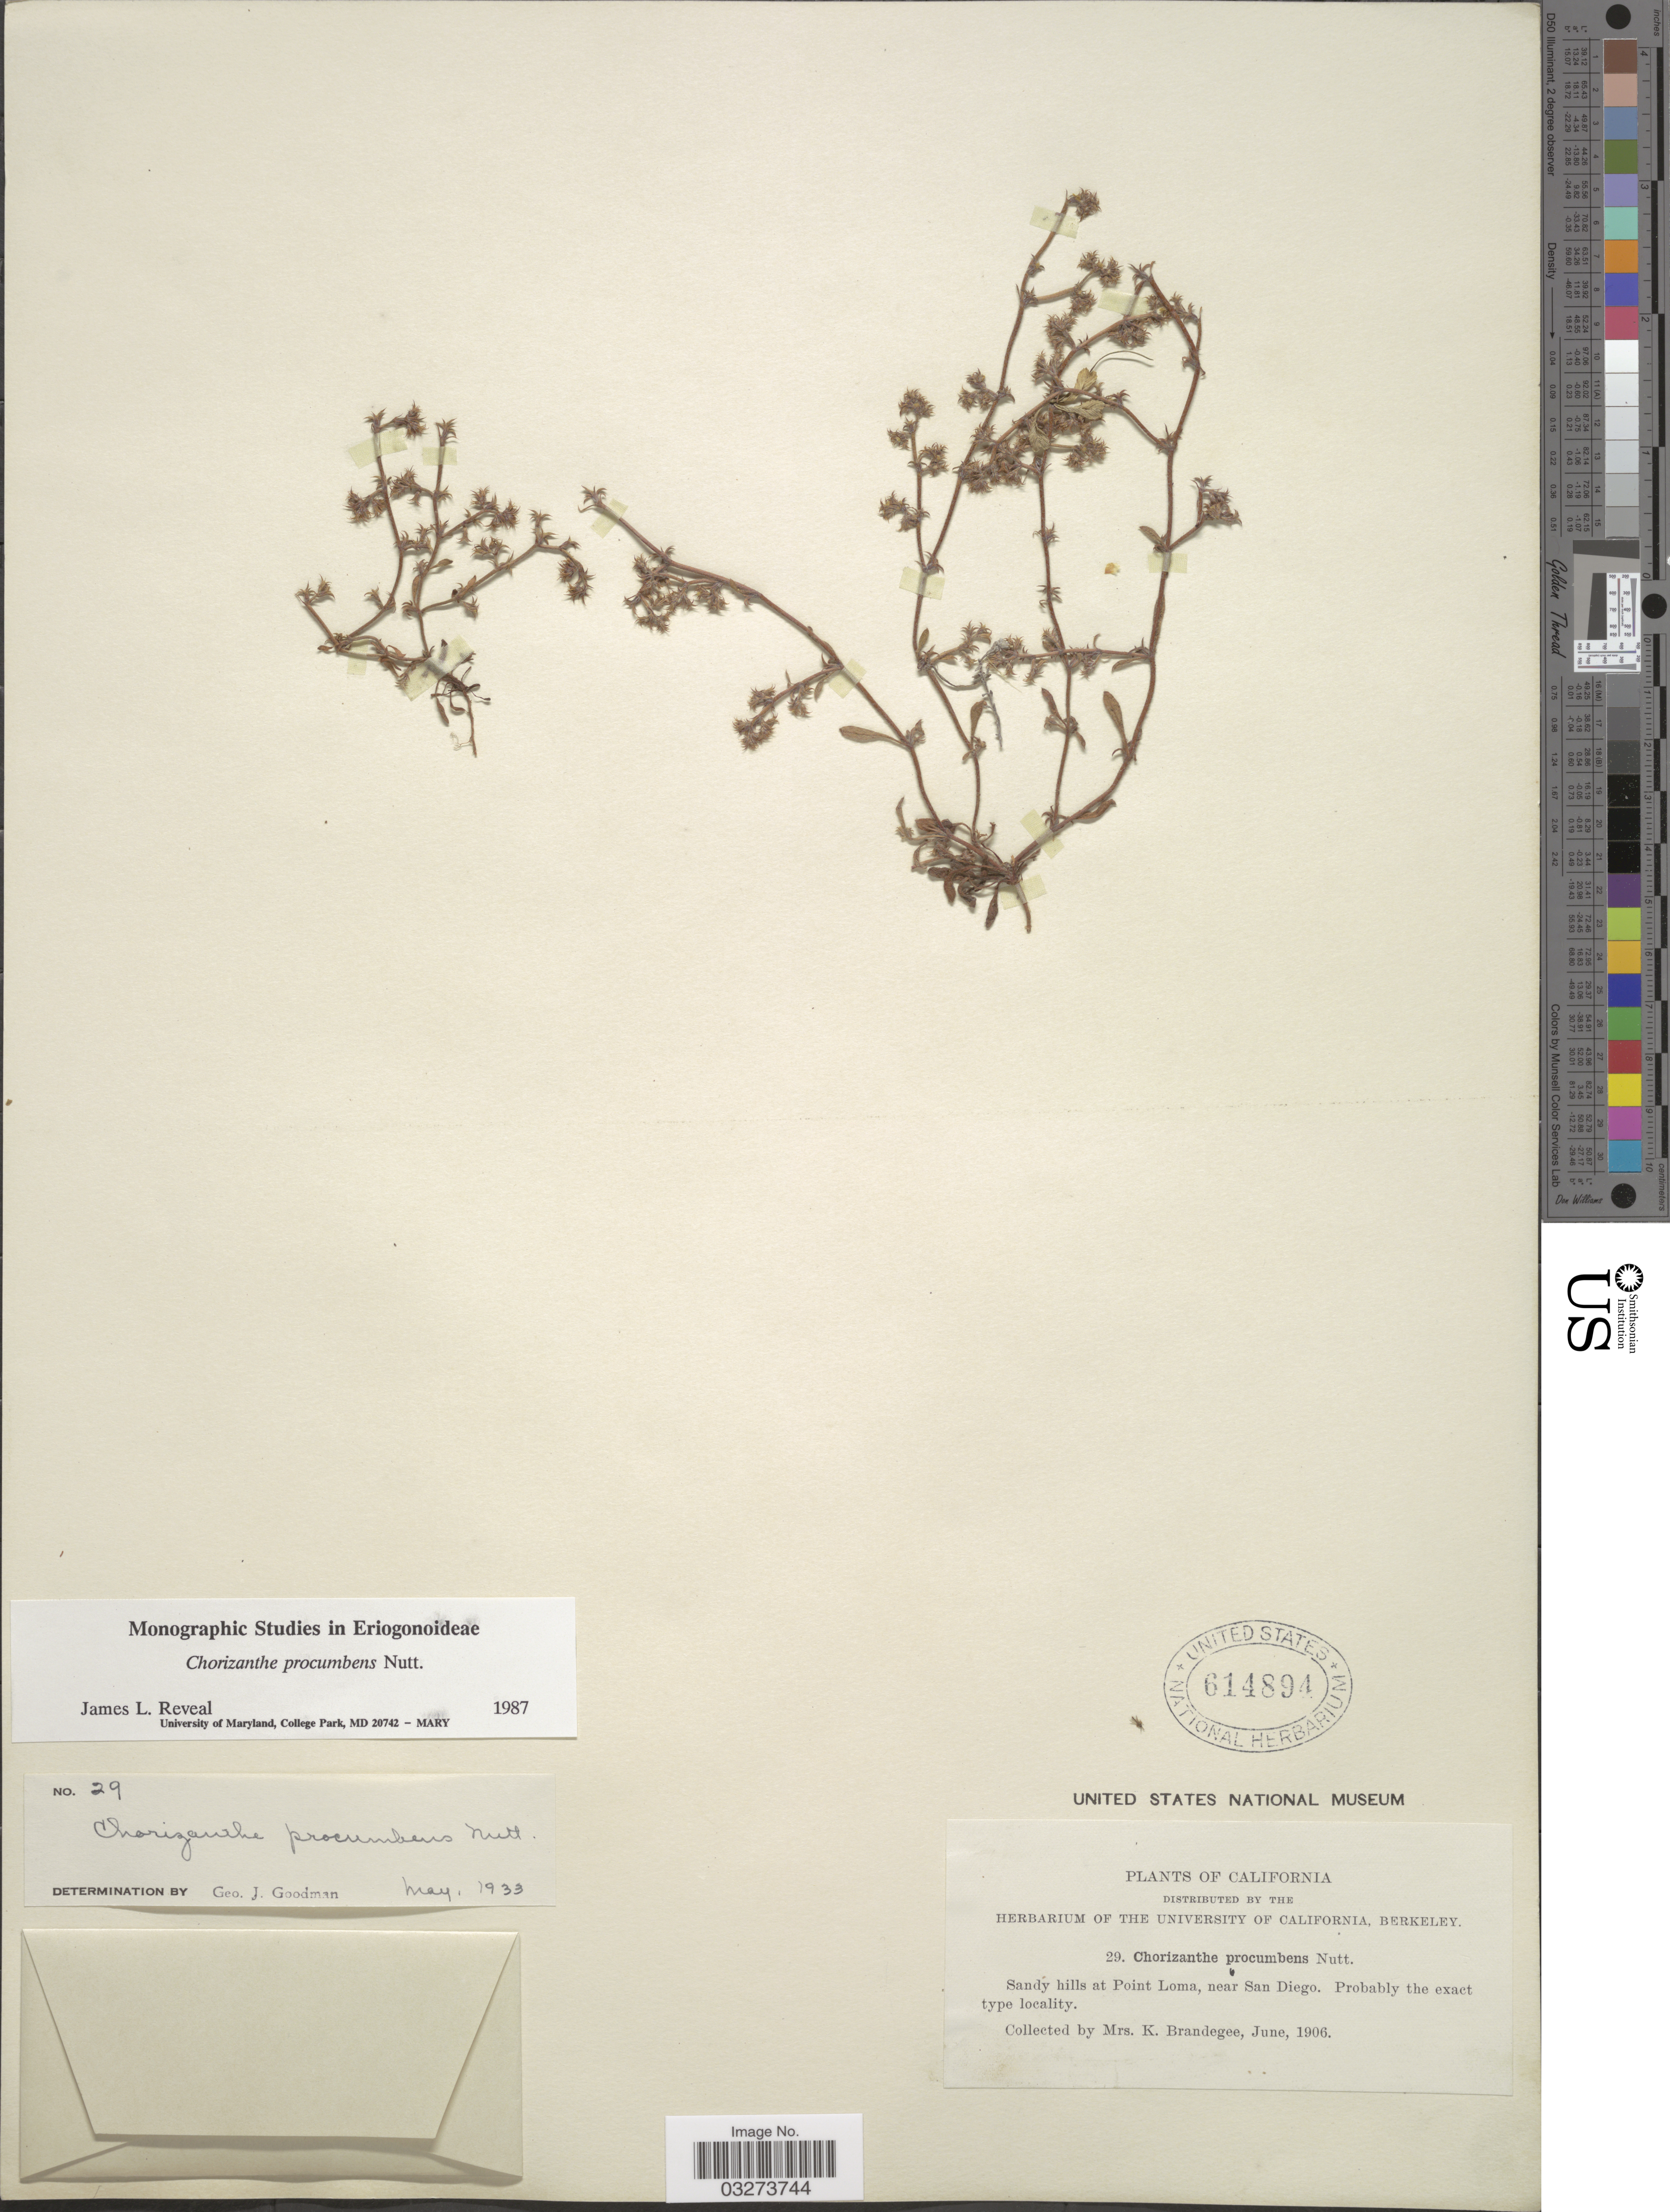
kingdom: Plantae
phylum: Tracheophyta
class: Magnoliopsida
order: Caryophyllales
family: Polygonaceae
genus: Chorizanthe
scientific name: Chorizanthe procumbens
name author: Nutt.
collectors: M. K. Brandegee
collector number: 29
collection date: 1906-06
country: United States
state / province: California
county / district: San Diego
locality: Sandy hills at Point Loma, near San Diego.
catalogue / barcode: US 614894